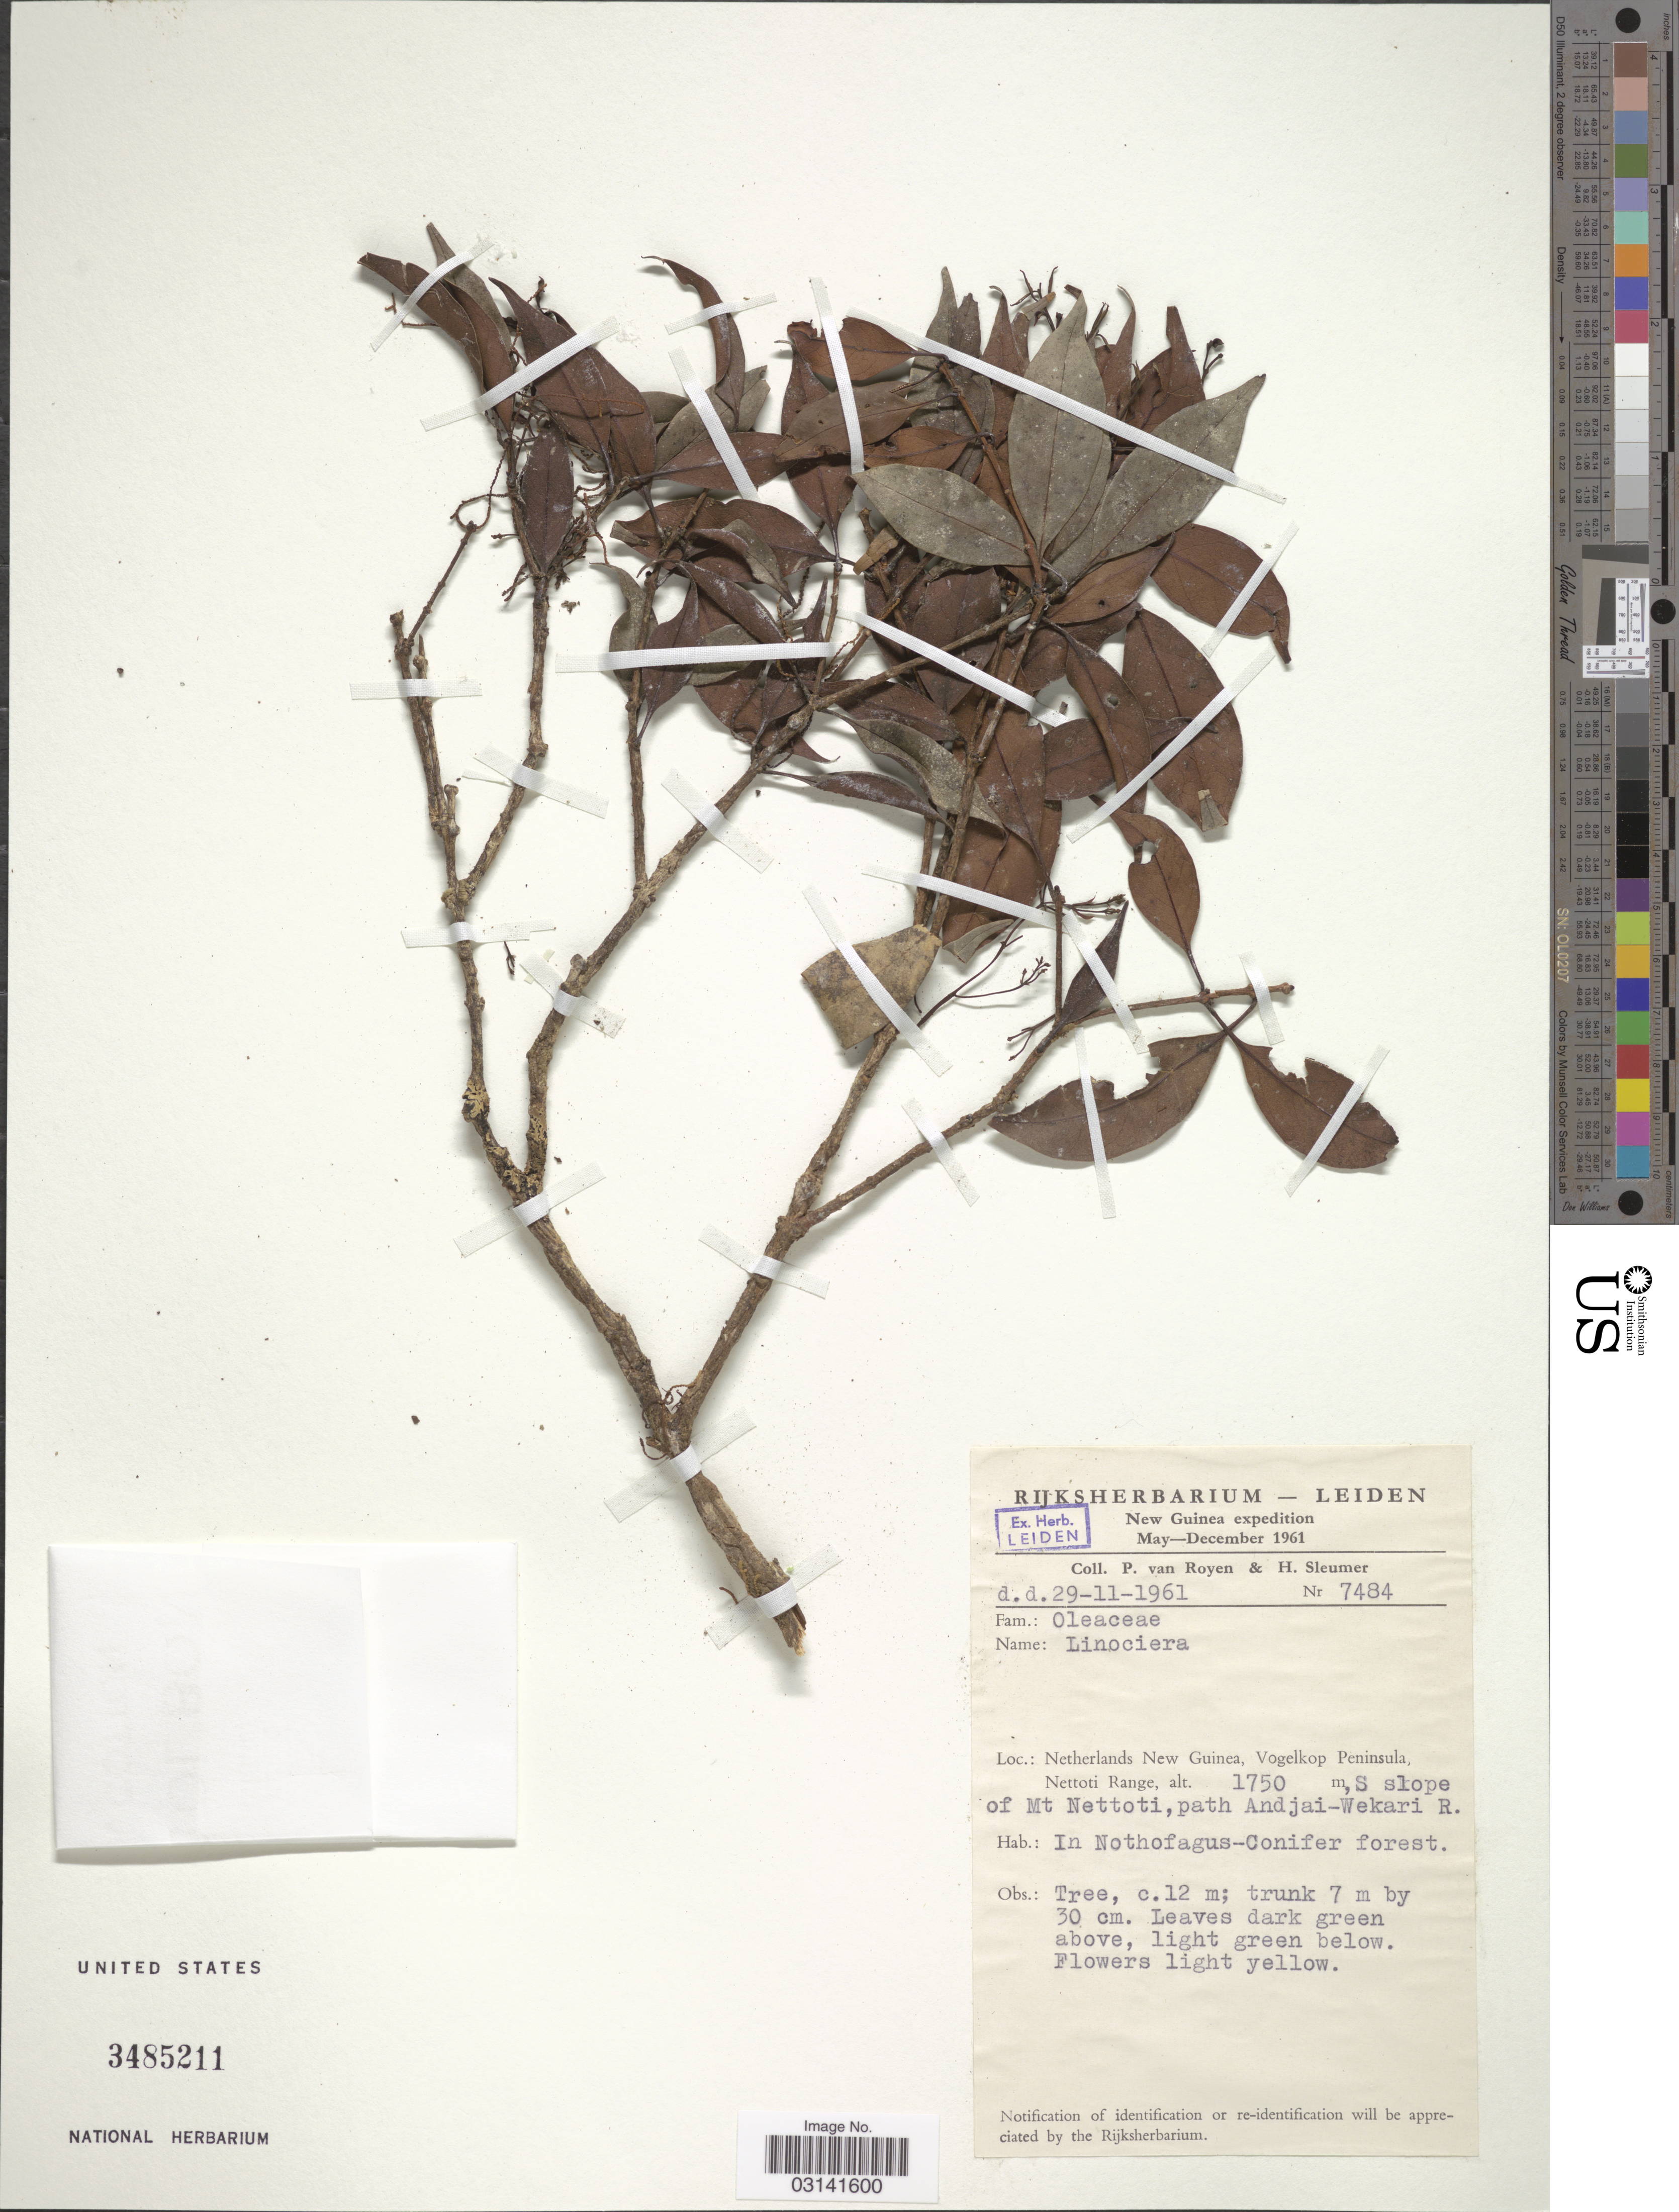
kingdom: Plantae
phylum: Tracheophyta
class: Magnoliopsida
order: Lamiales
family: Oleaceae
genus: Linociera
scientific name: Linociera sp.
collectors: P. van Royen & H. O. Sleumer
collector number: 7484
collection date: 1961-11-29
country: Indonesia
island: New Guinea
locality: Netherlands New Guinea, Vogelkop Peninsula, Nettoti Range. S slope of Mt Nettoti, path Andjai-Wekari R. In Nothofagus-Conifer forest.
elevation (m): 1750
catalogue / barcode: US 3485211